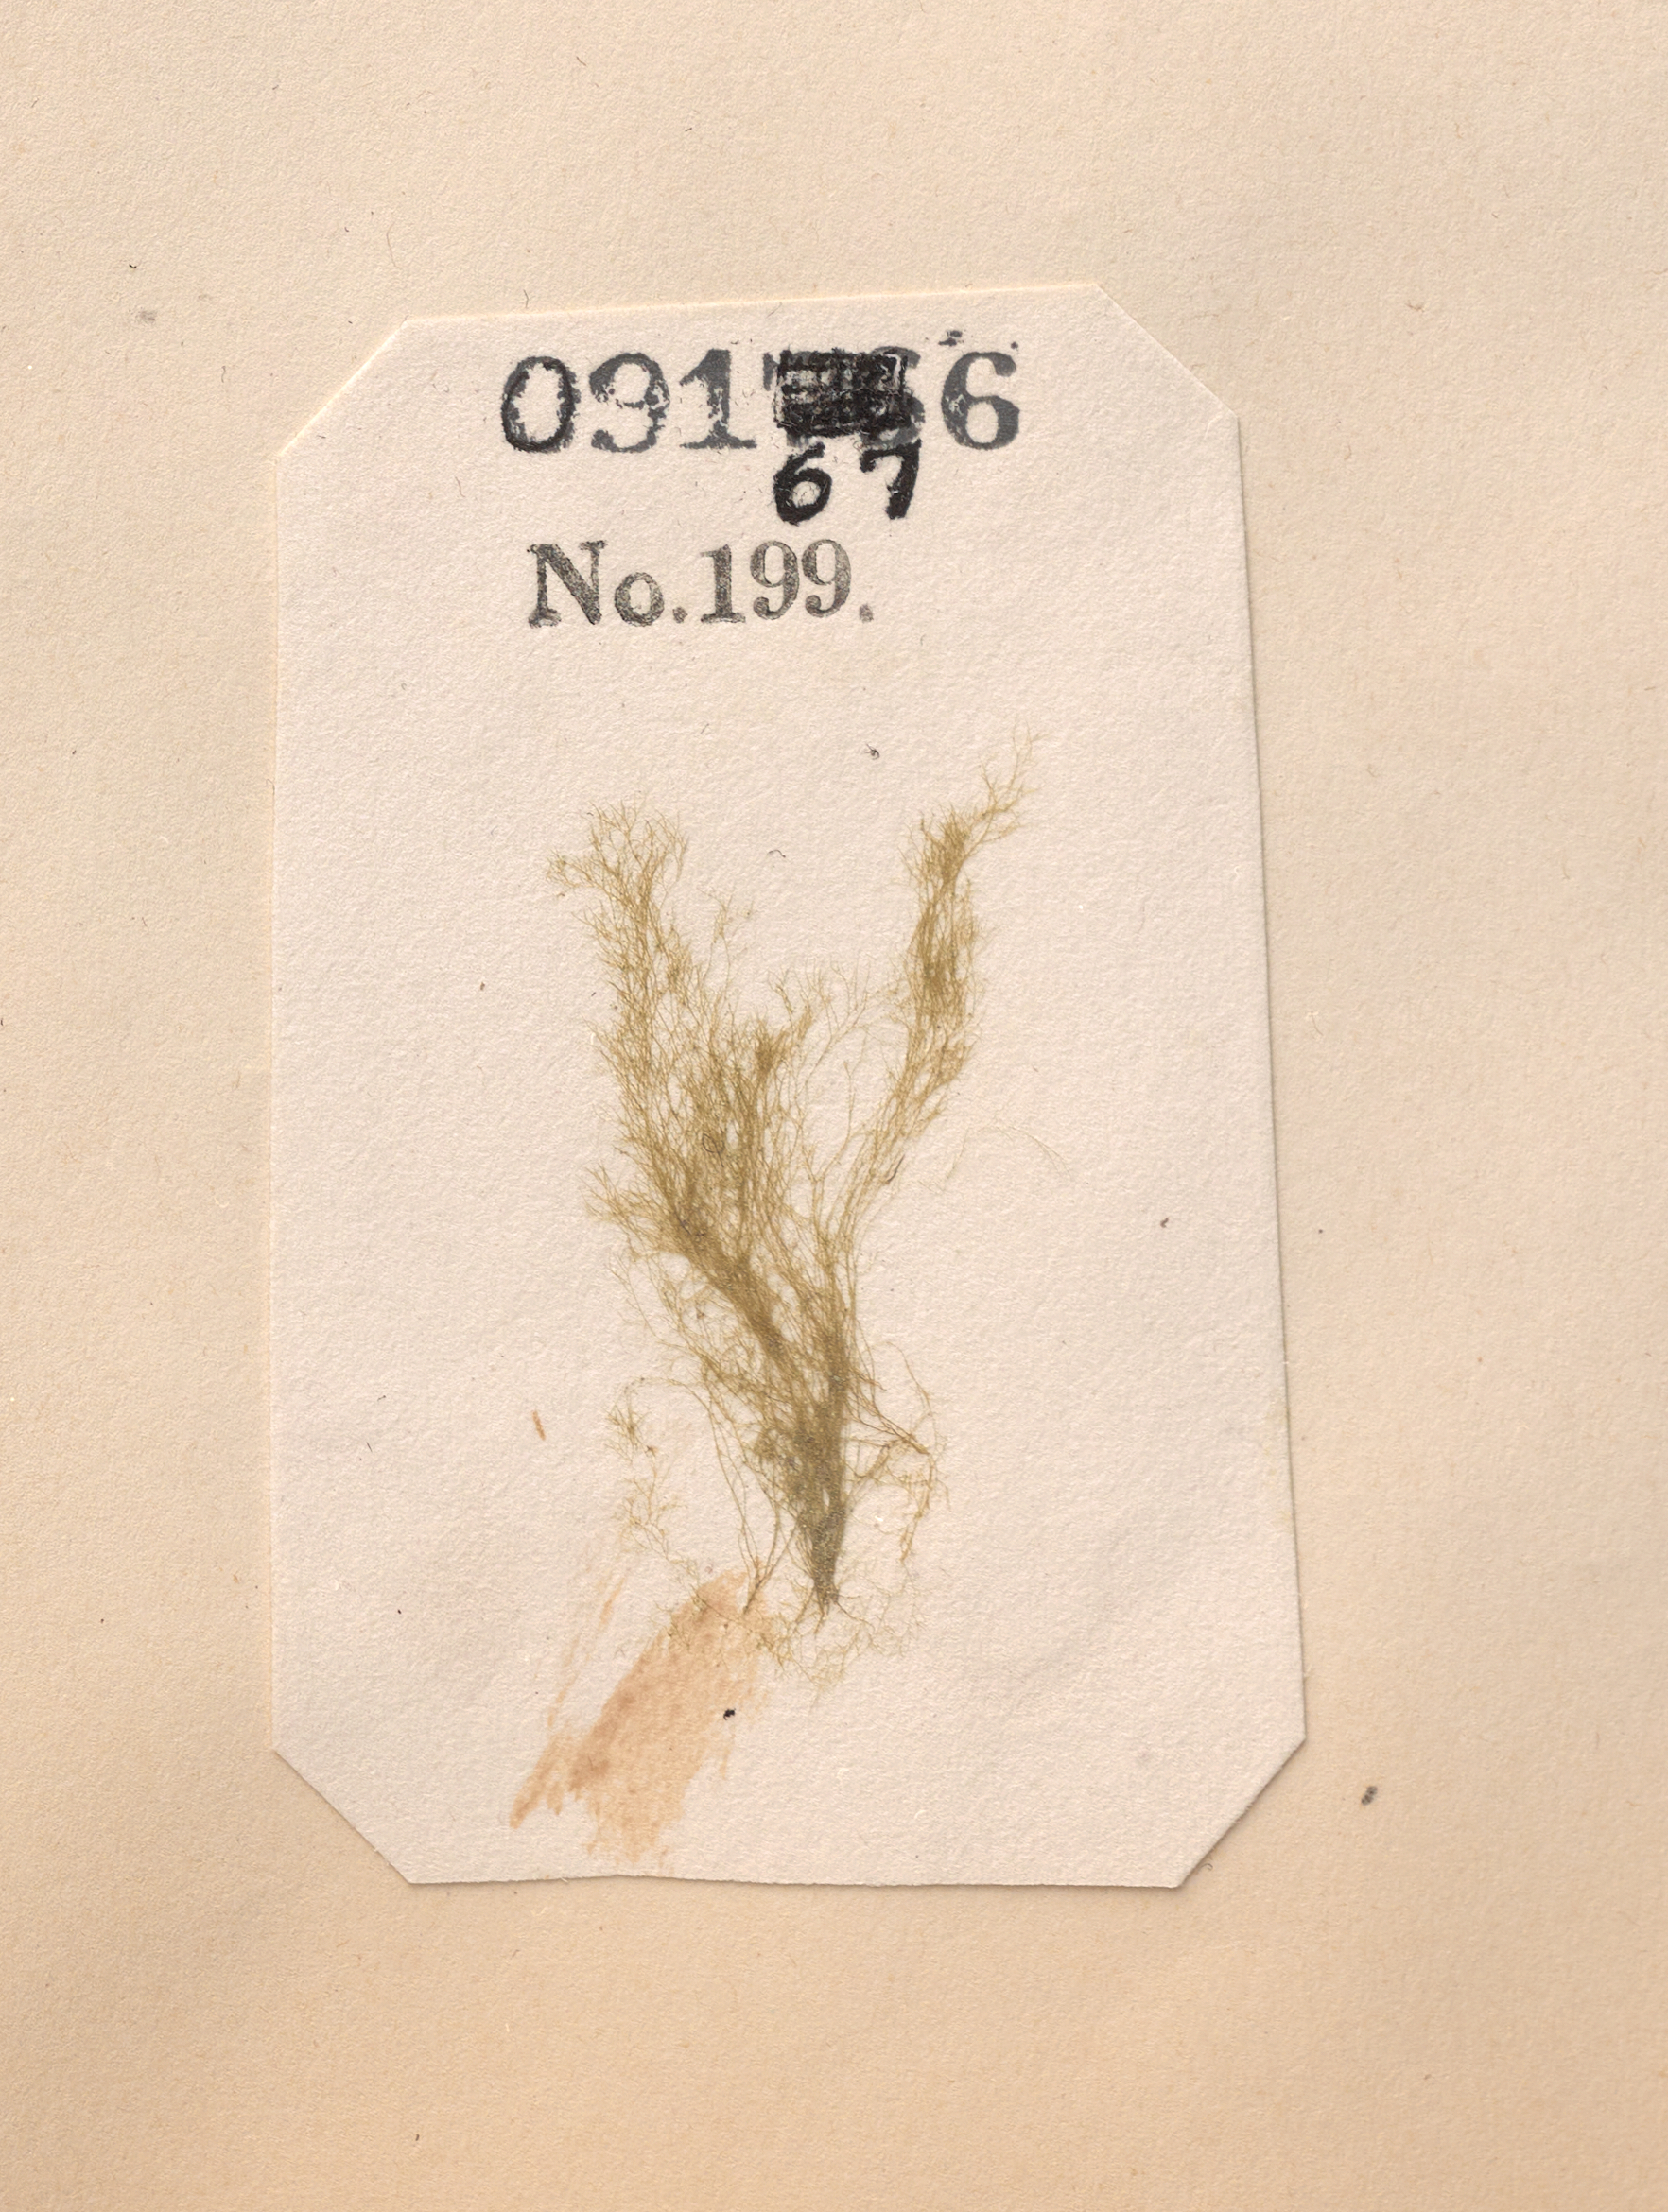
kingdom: Plantae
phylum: Chlorophyta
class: Ulvophyceae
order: Cladophorales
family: Cladophoraceae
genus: Cladophora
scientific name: Cladophora refracta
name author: (Roth) Kütz.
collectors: C. Durant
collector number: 199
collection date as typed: Sum 1850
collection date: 1850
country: United States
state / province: New Jersey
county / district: Hudson County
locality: Gowanus and Communipaw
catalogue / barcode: US 91676